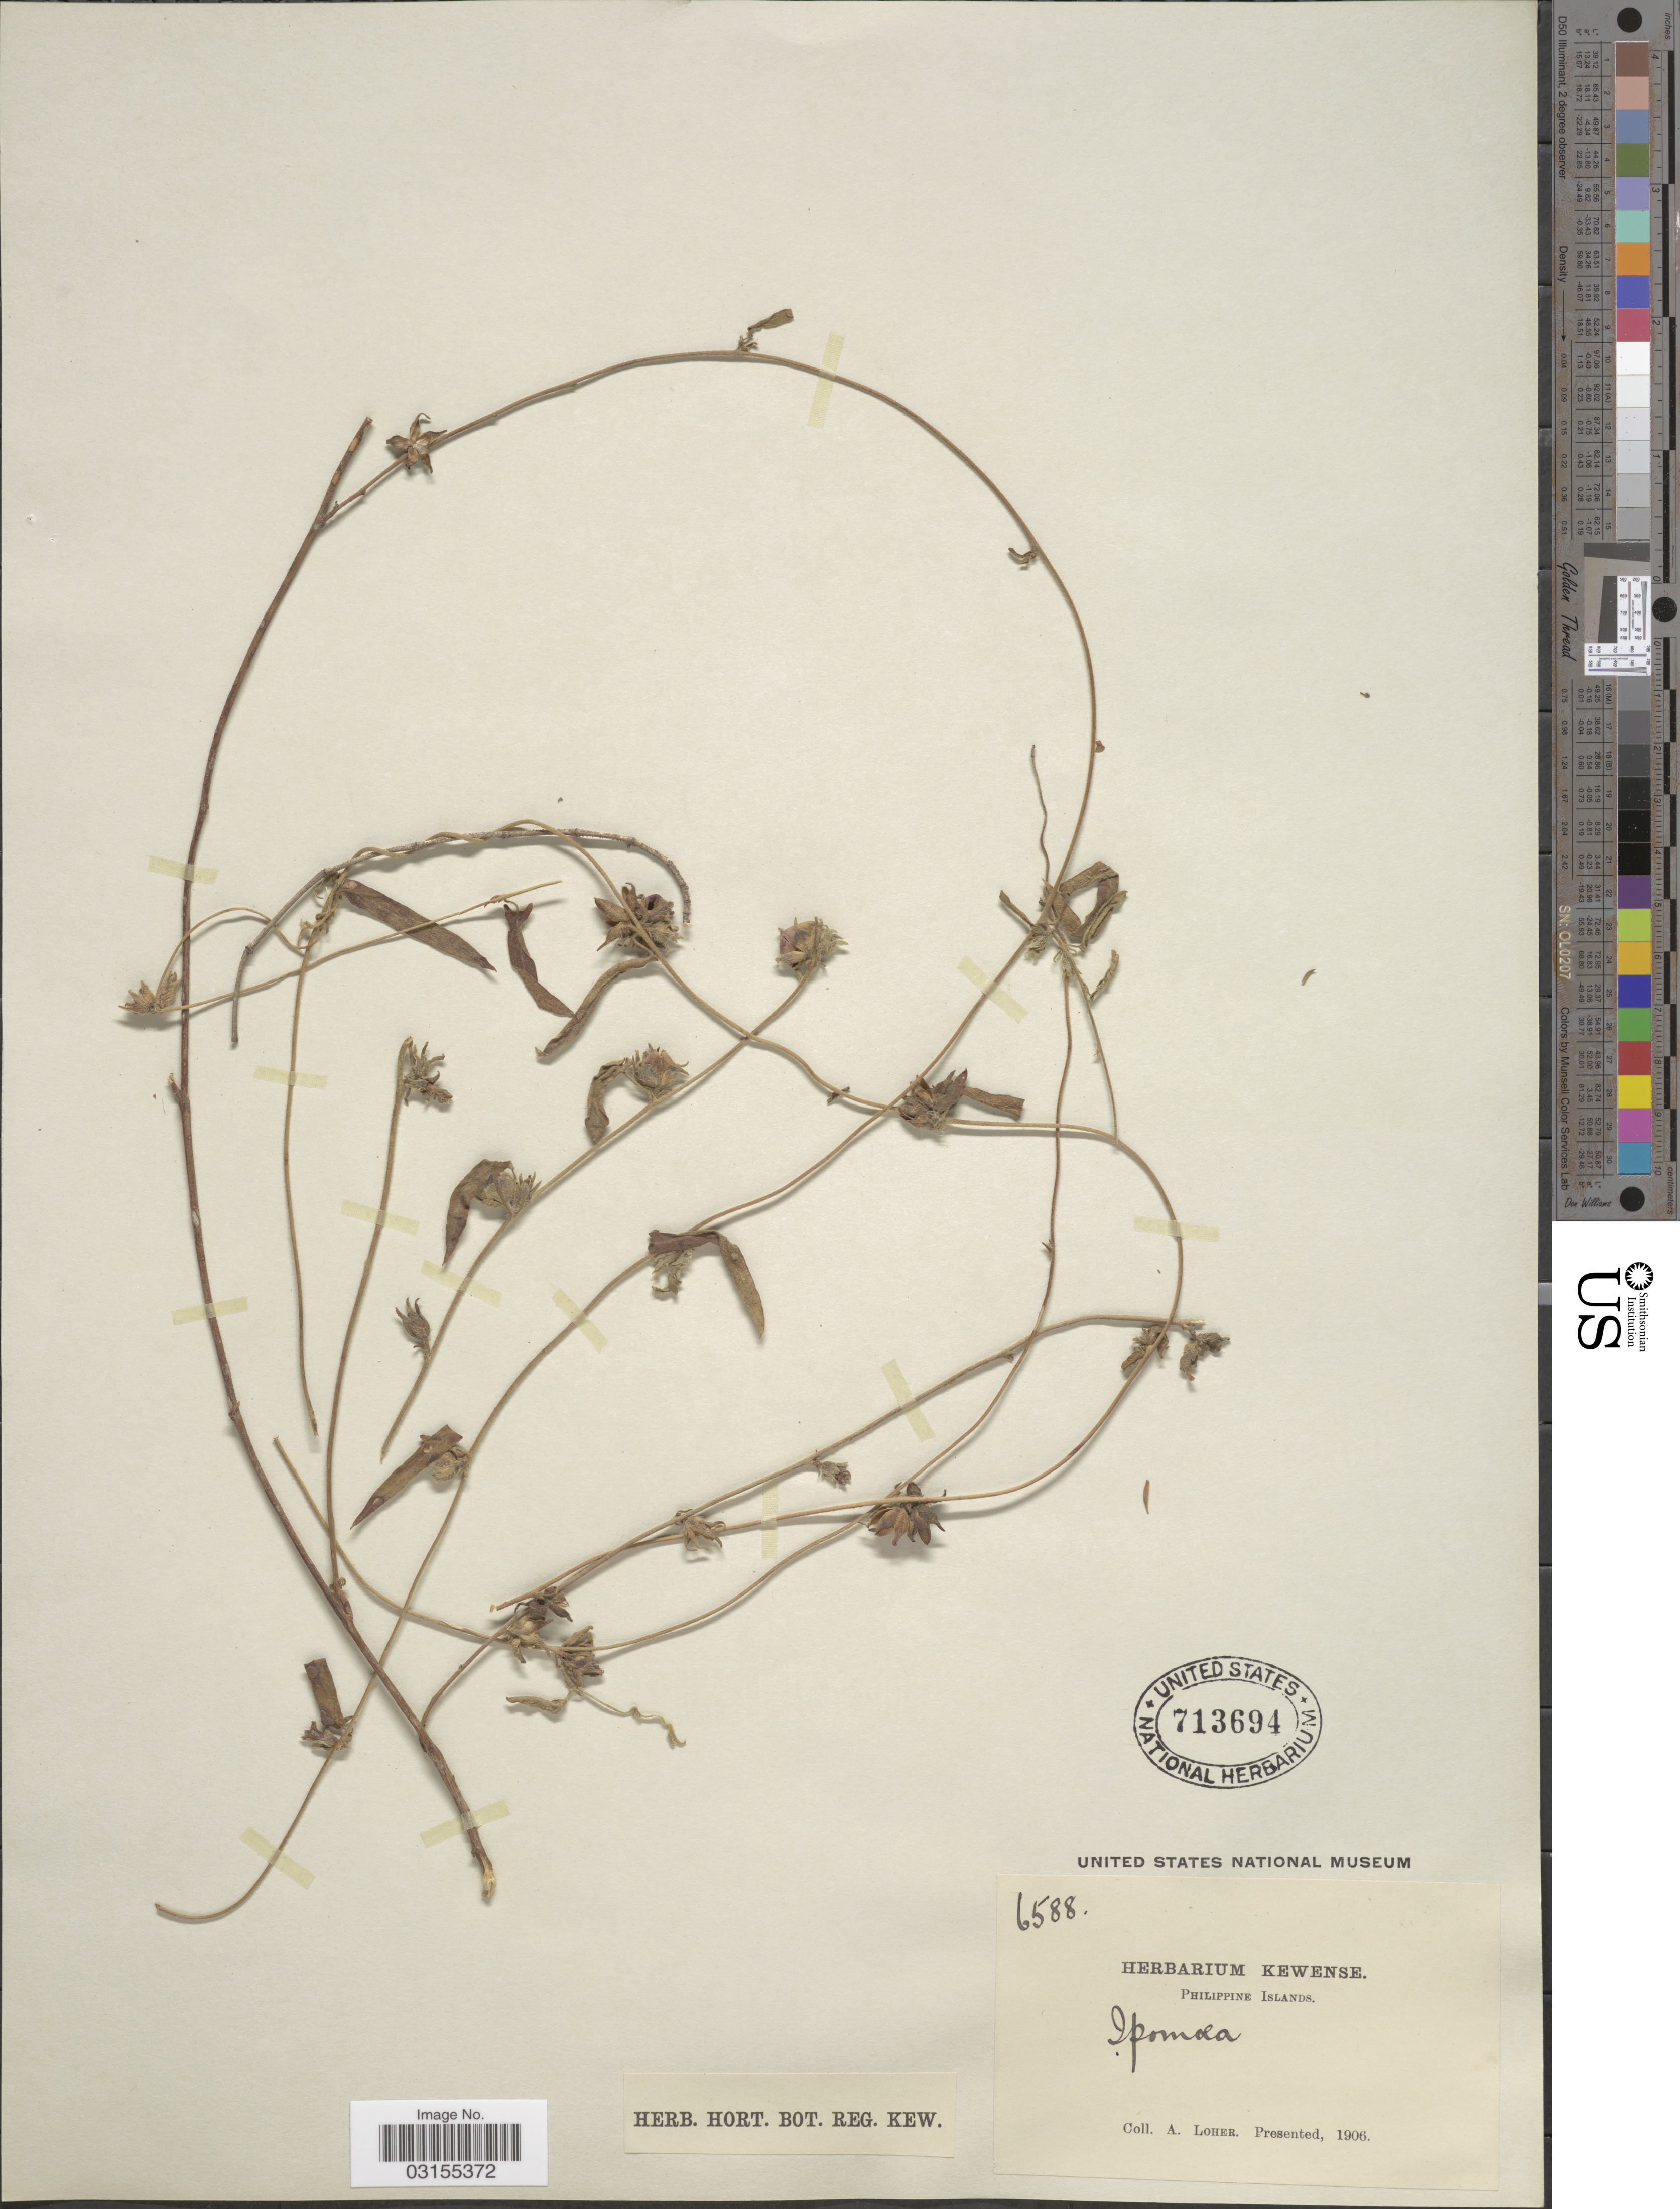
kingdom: Plantae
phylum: Tracheophyta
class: Magnoliopsida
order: Solanales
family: Convolvulaceae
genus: Ipomoea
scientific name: Ipomoea hispida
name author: Zuccagni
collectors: A. Loher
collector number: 6588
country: Philippines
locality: Philippine Islands.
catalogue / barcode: US 713694